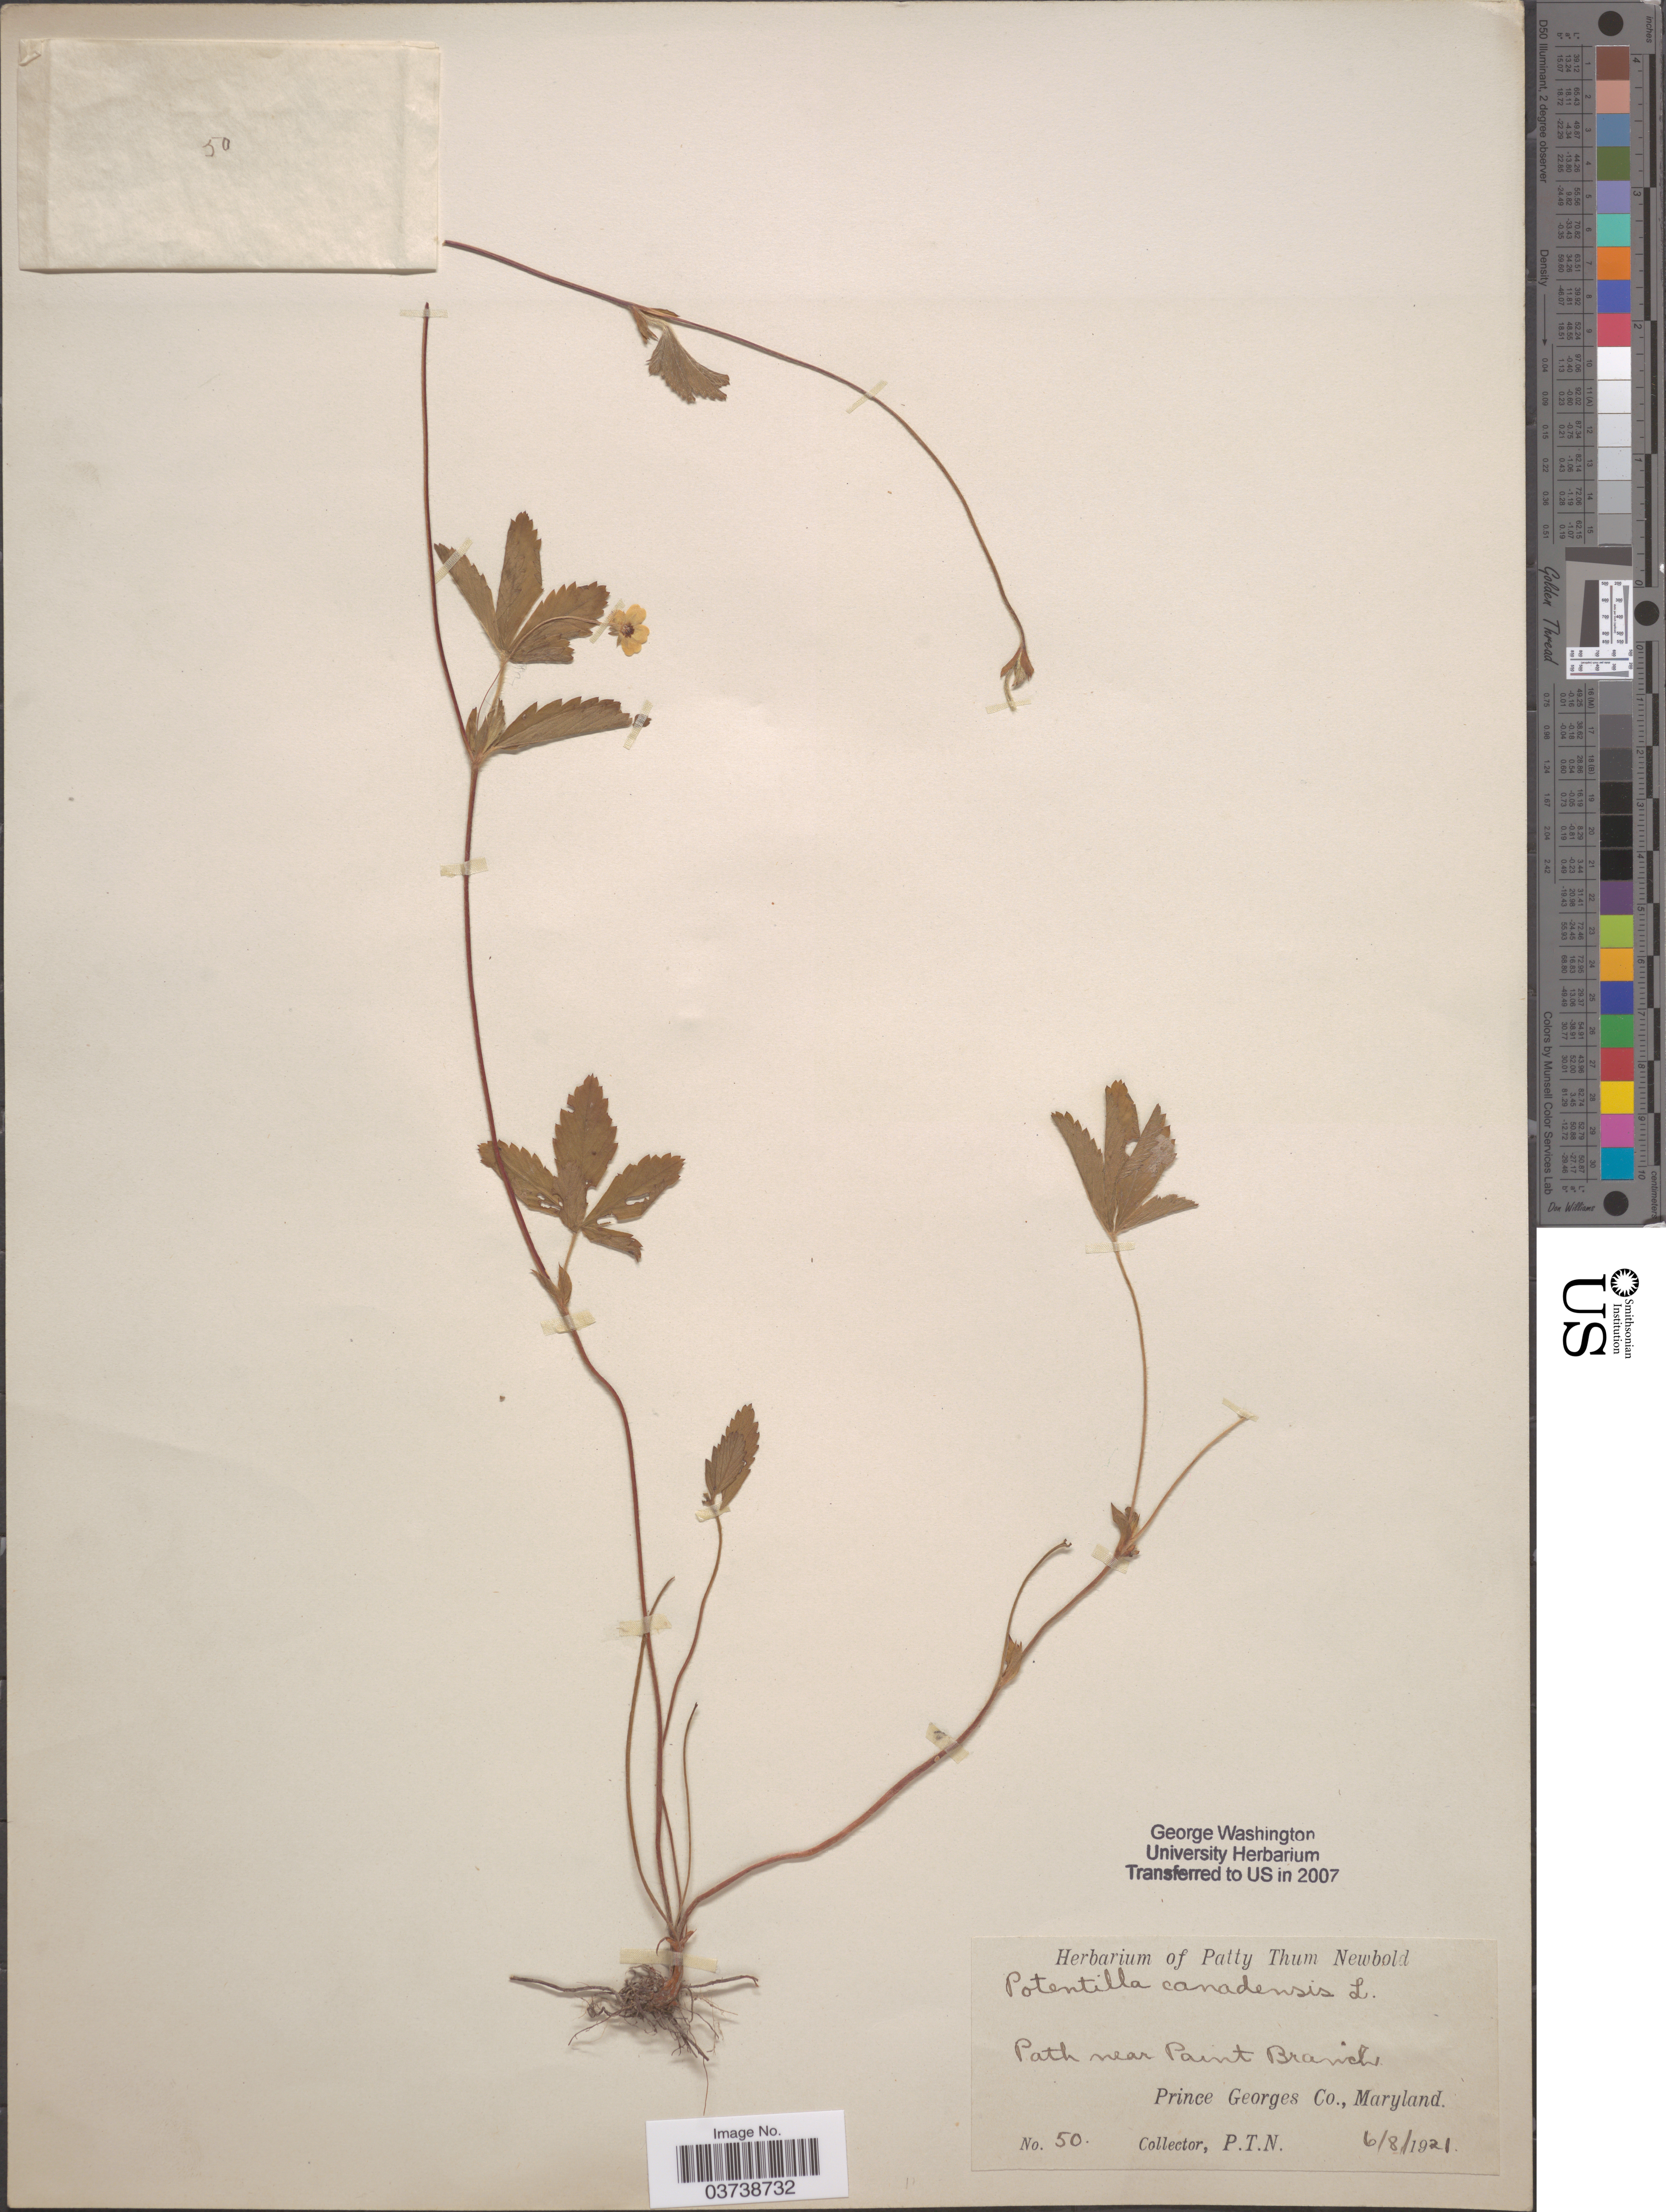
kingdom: Plantae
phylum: Tracheophyta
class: Magnoliopsida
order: Rosales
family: Rosaceae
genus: Potentilla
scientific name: Potentilla canadensis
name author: L.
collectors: P. Newbold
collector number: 50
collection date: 1921-06-08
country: United States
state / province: Maryland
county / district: Prince George's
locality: Path near Paint Branch. Prince Georges Co.